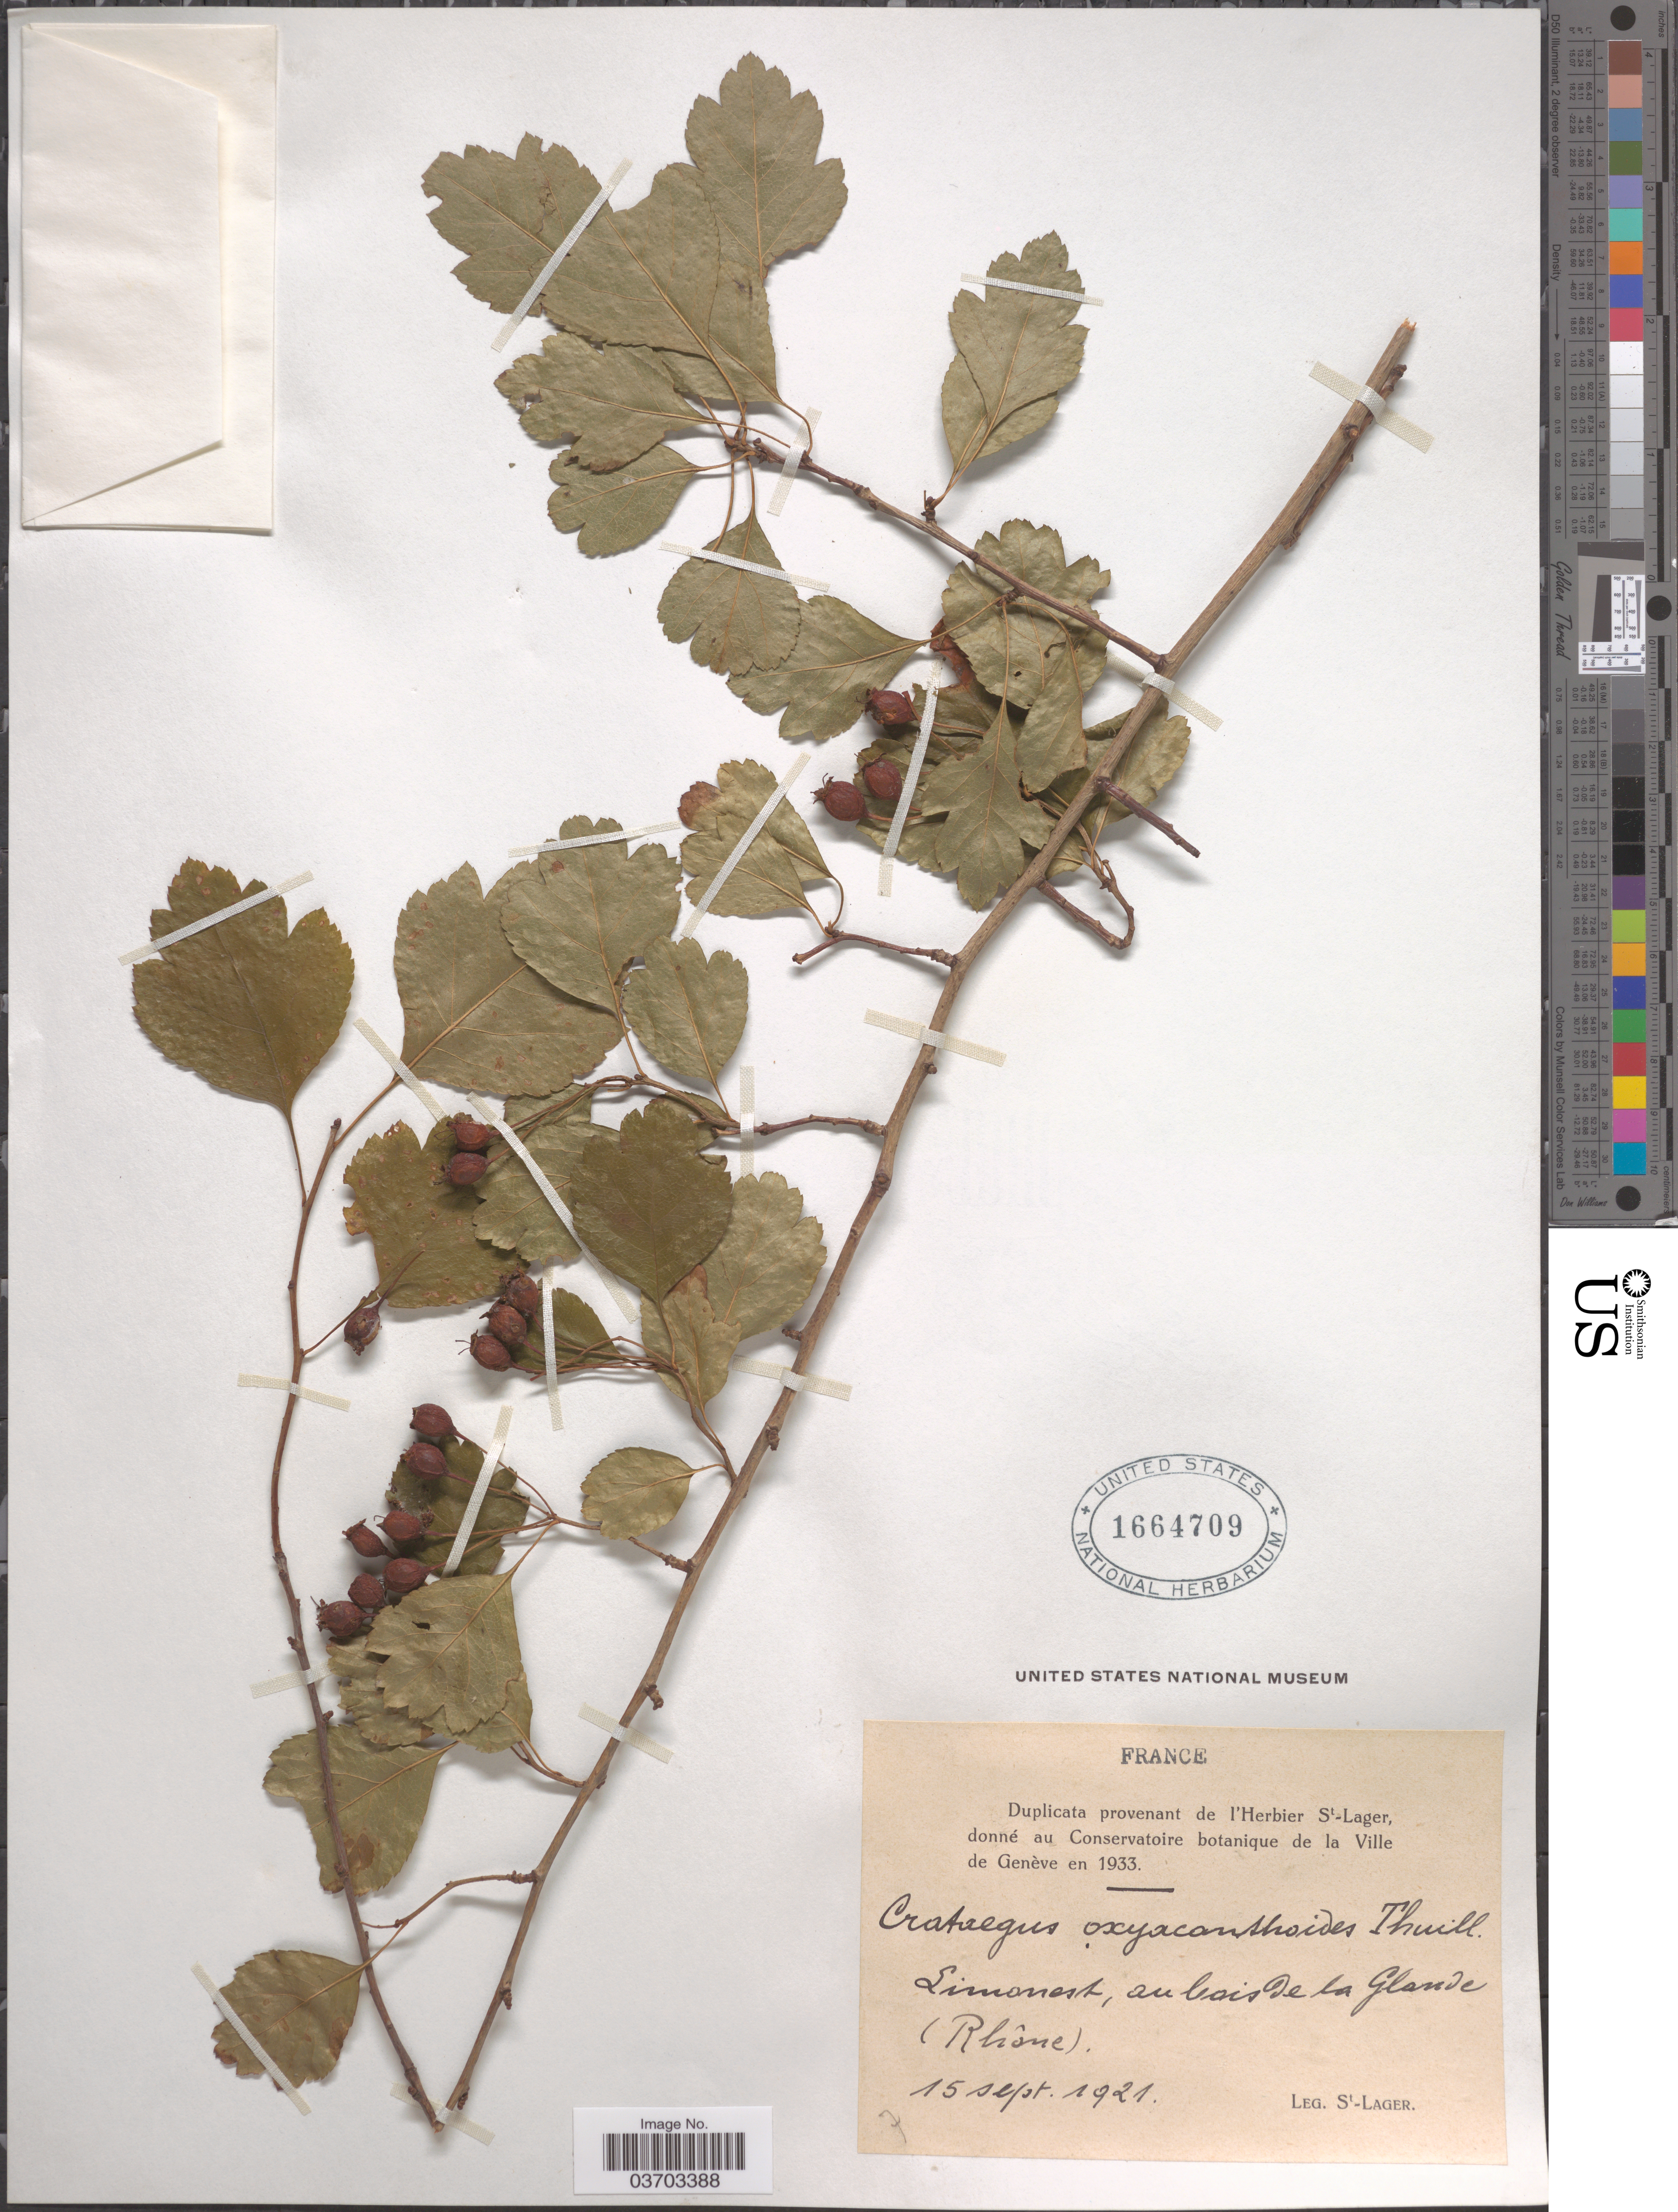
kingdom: Plantae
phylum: Tracheophyta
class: Magnoliopsida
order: Rosales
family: Rosaceae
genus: Crataegus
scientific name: Crataegus oxyacantha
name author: L.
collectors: -. St. Lager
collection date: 1921-09-15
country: France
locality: Limonest, au bois de la Glande [interpreted] (Rhône).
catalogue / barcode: US 1664709